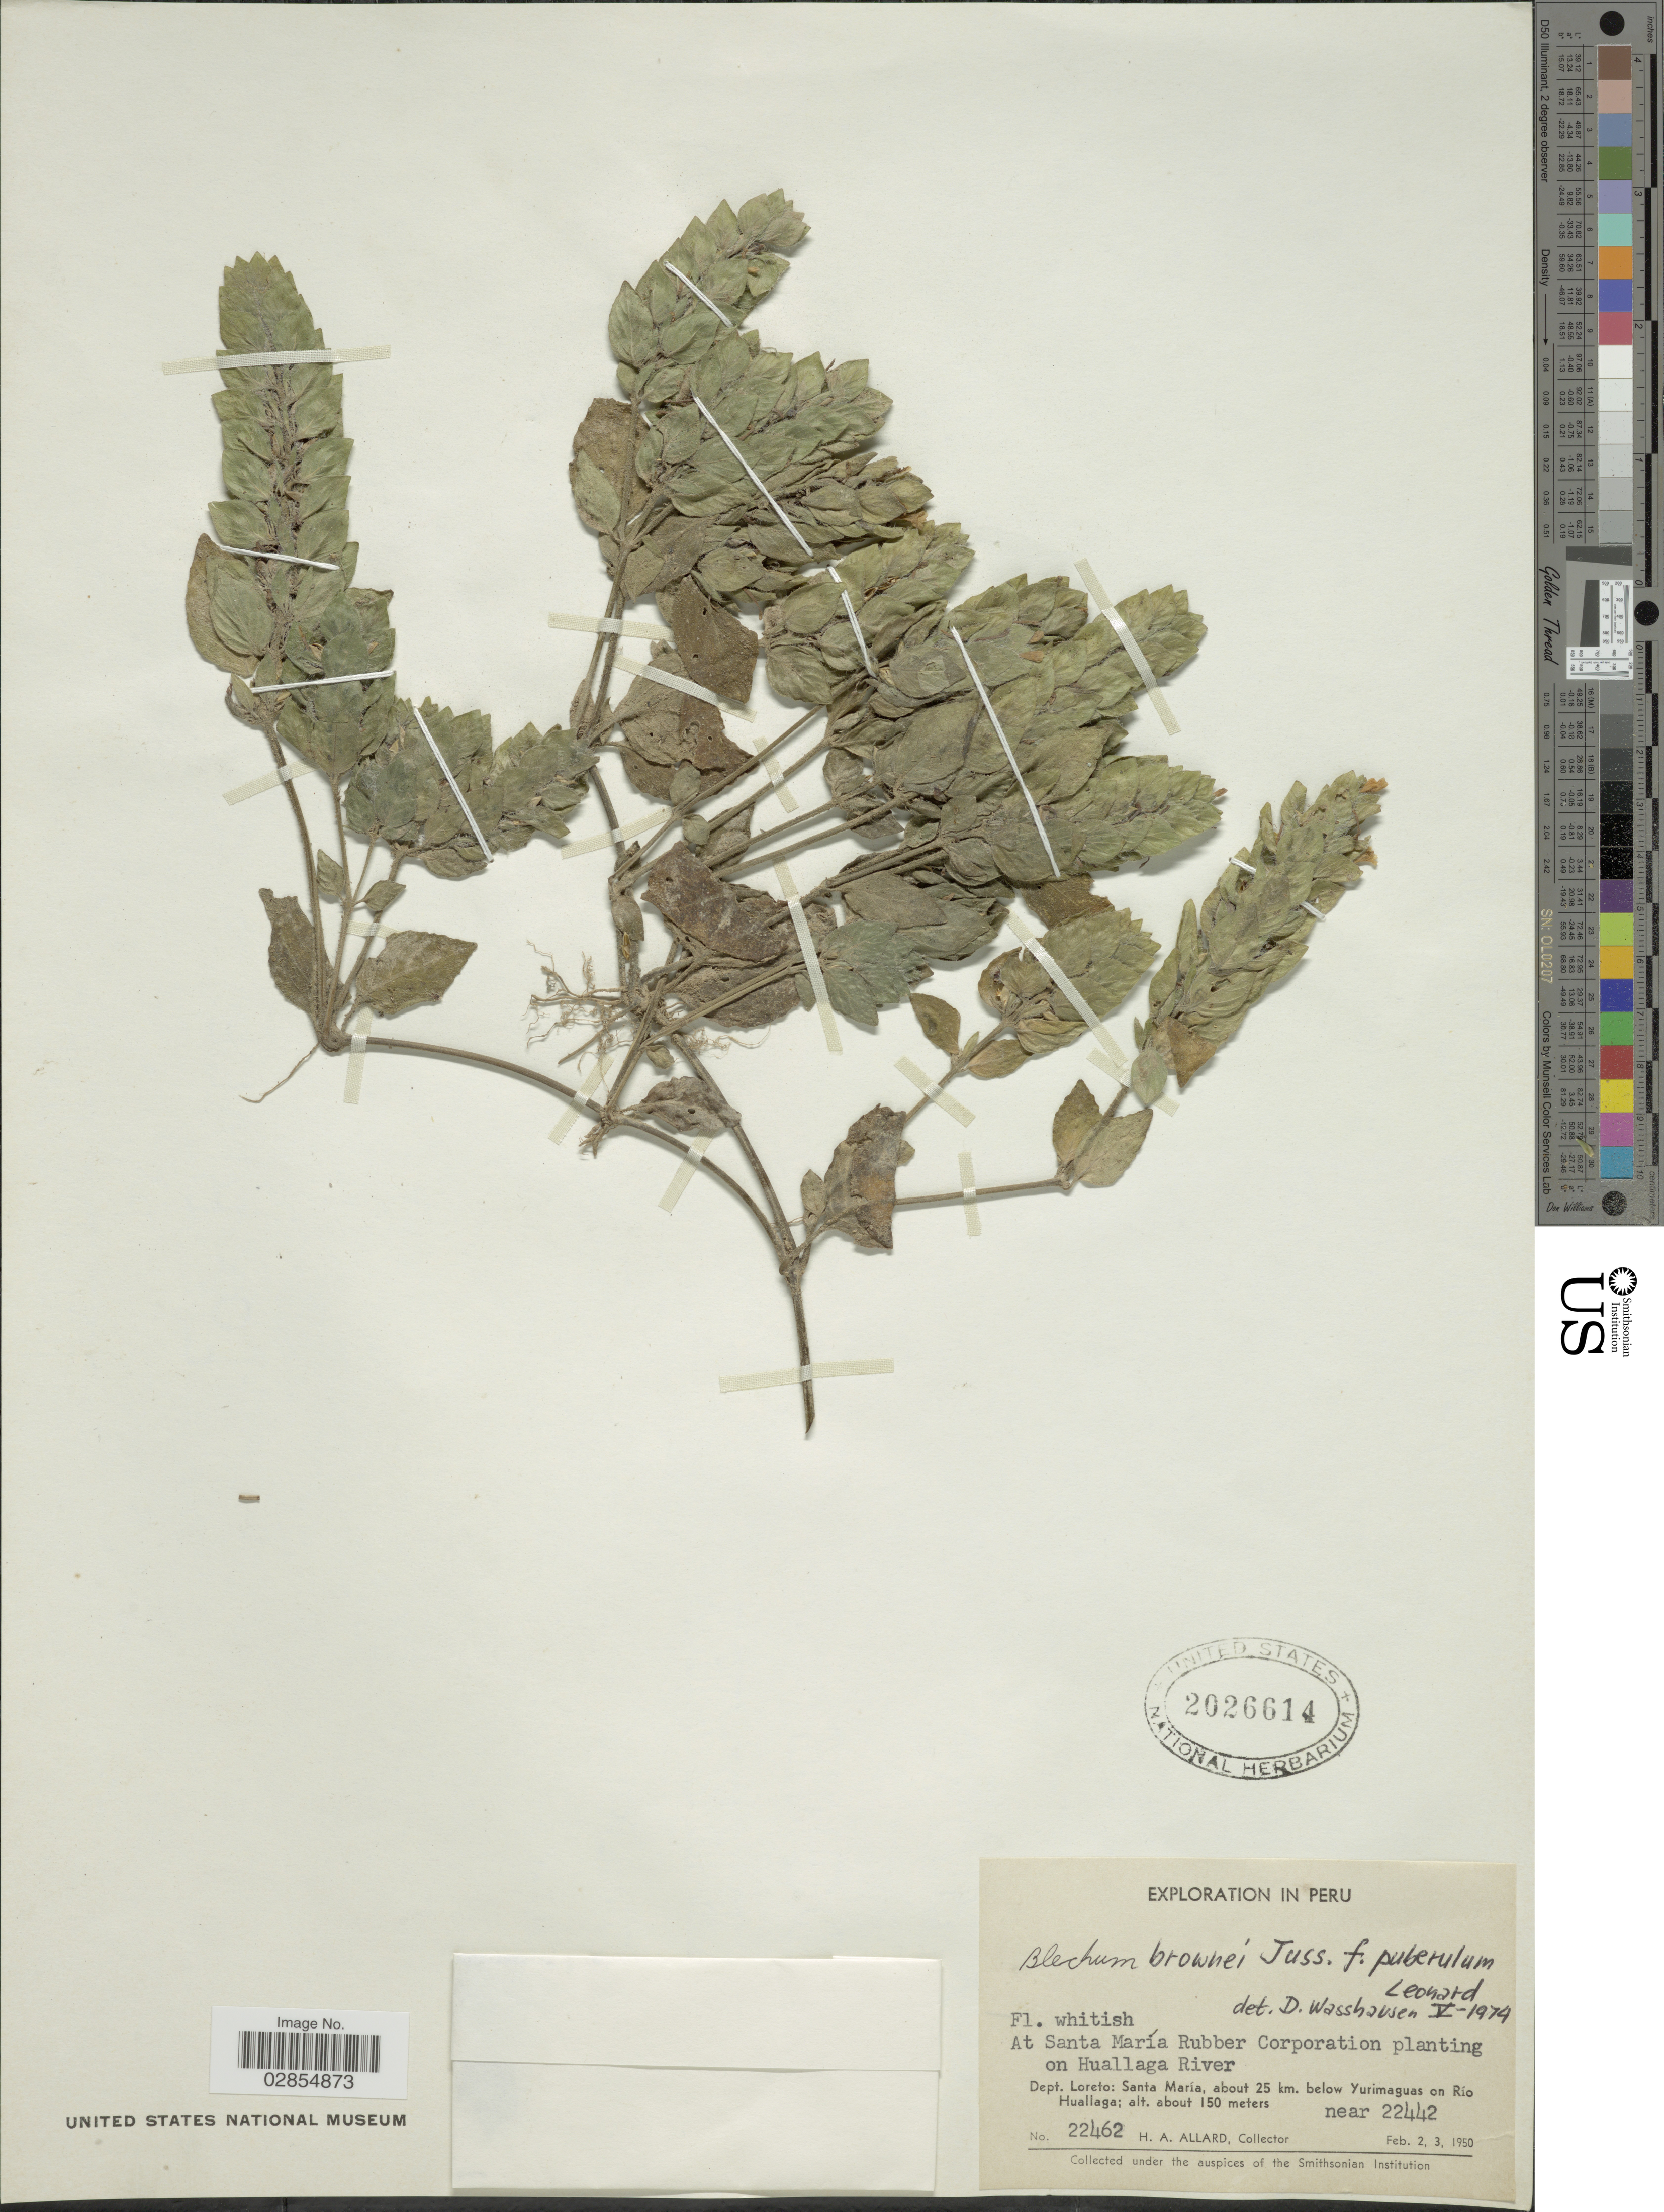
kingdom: Plantae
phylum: Tracheophyta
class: Magnoliopsida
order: Lamiales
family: Acanthaceae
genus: Blechum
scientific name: Blechum brownei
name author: Juss.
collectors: H. A. Allard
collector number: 22462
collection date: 1950-02-02/1950-02-03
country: Peru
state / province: Loreto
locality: At Santa María Rubber Corporation planting on Huallaga River near 22442. Dept. Loreto: Santa María, about 25 km. below Yurimaguas on Río Huallaga.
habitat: on river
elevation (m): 150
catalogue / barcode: US 2026614